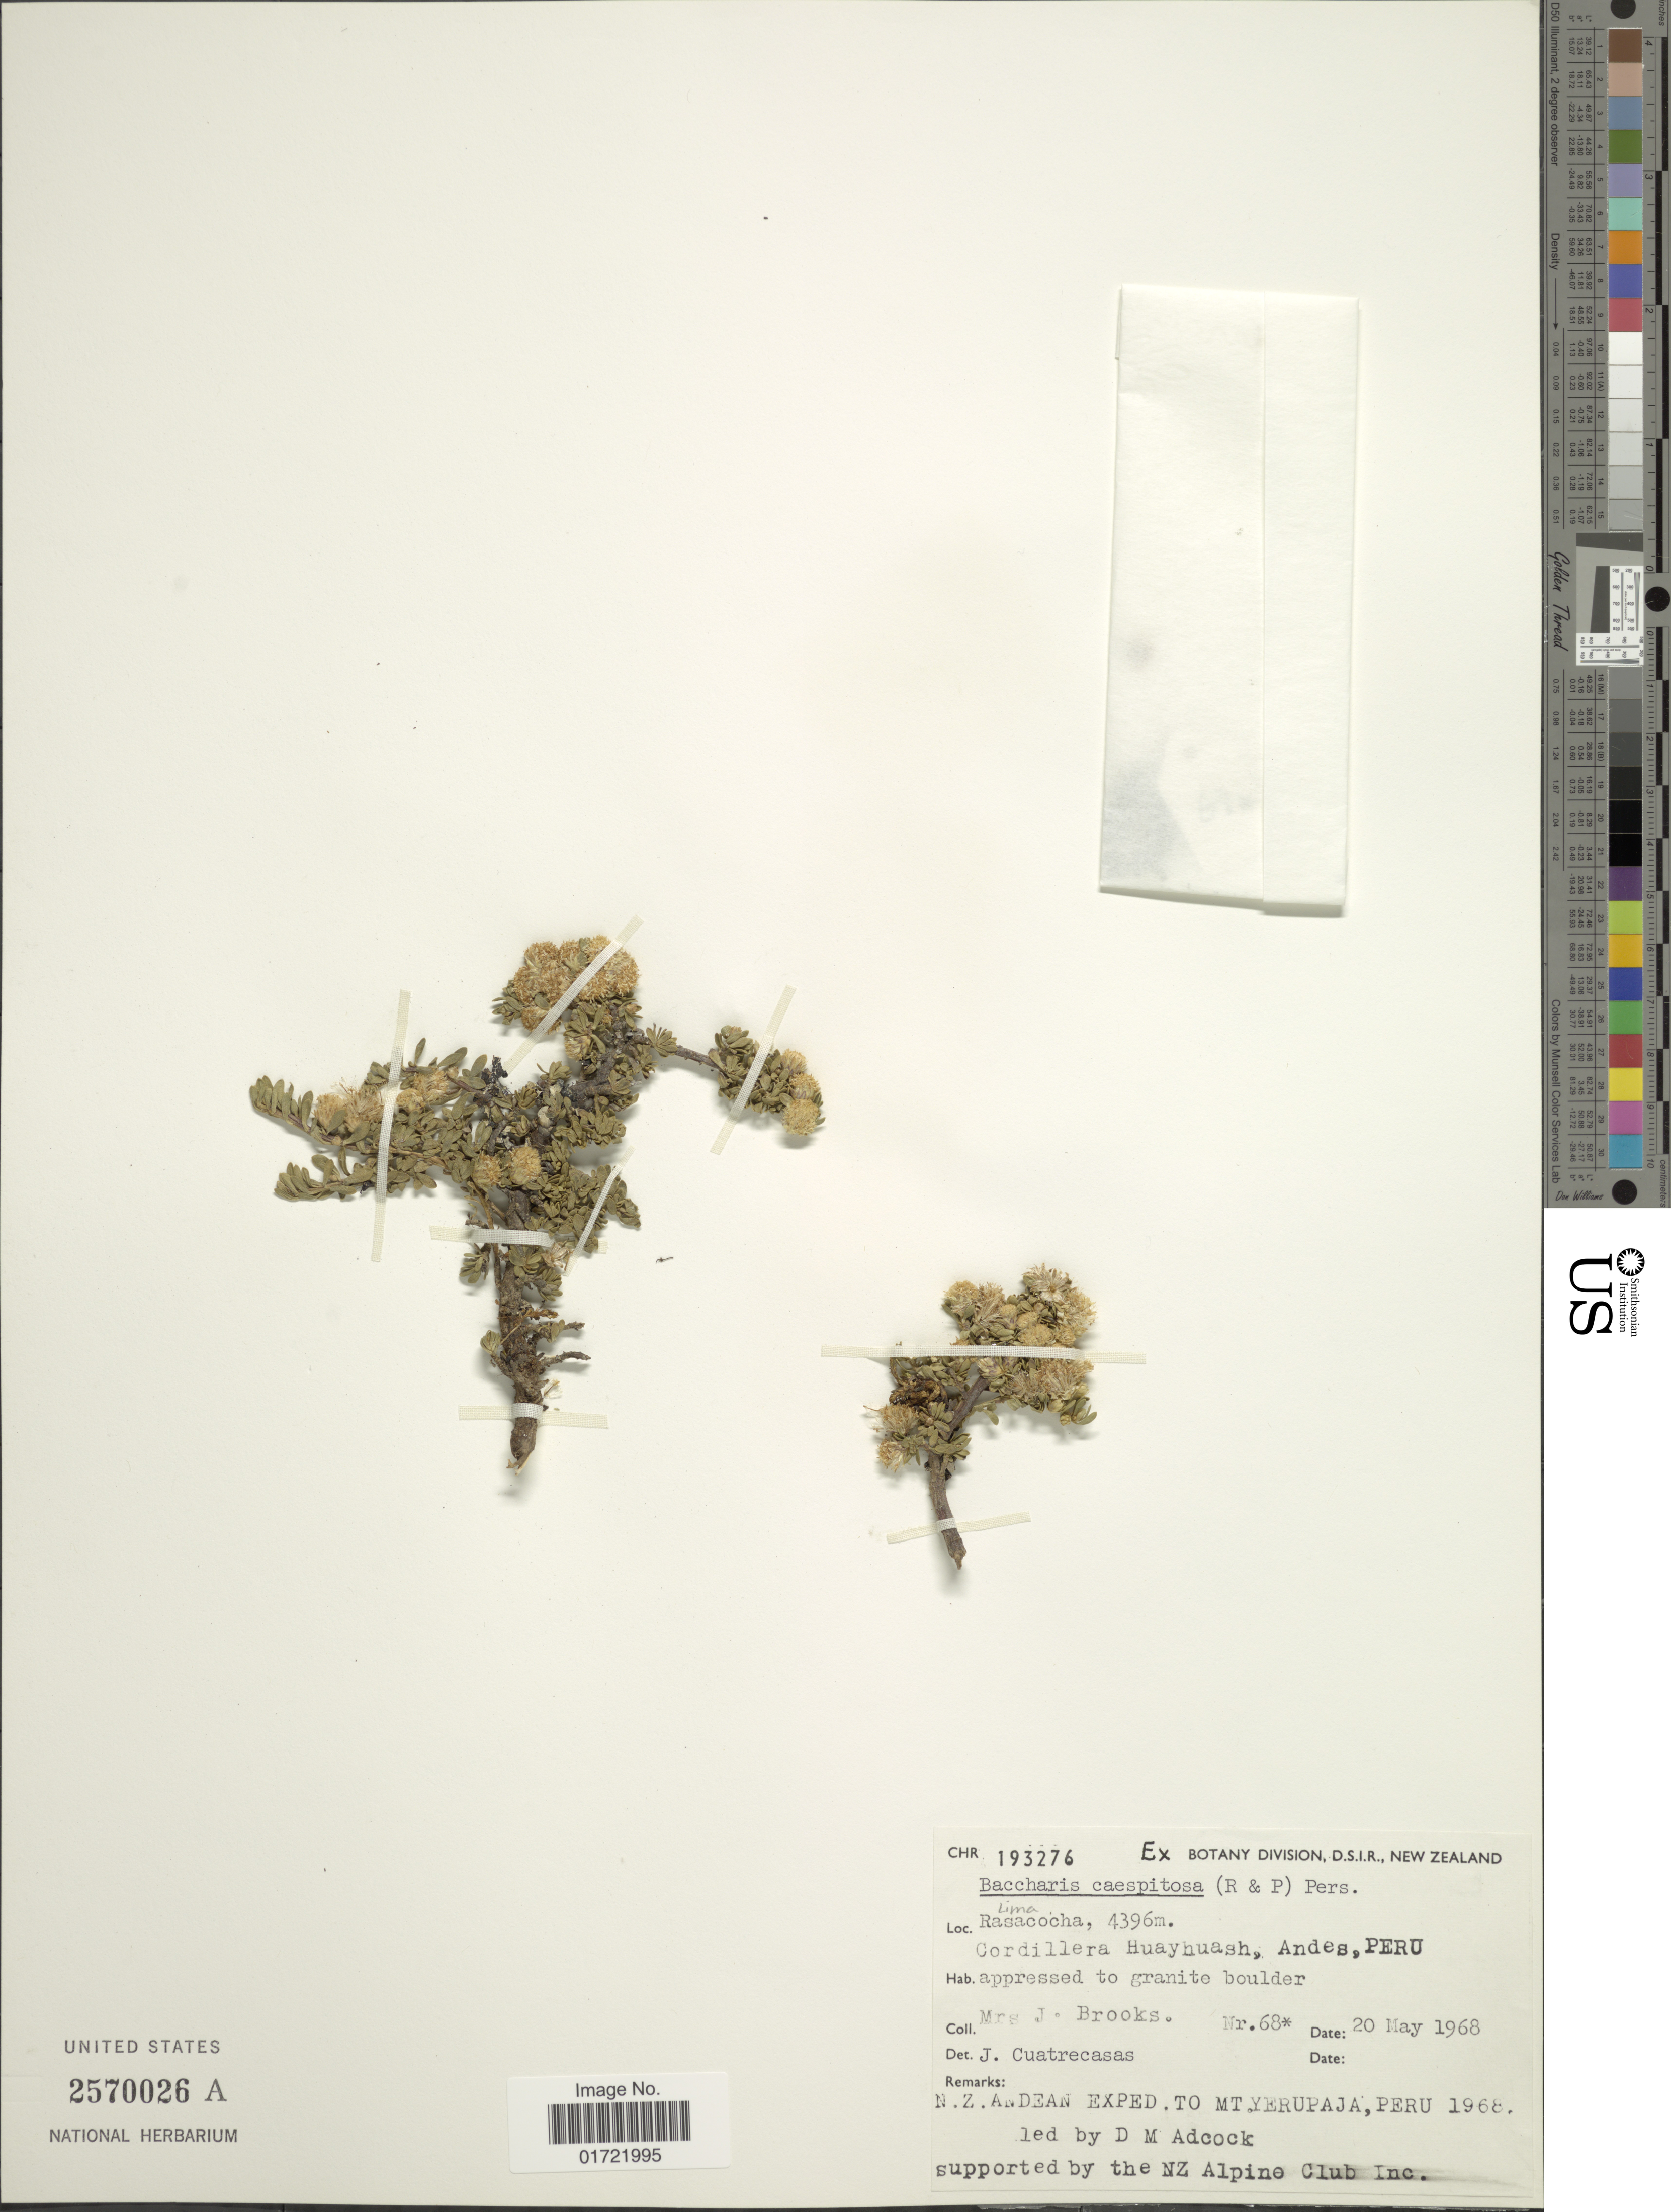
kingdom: Plantae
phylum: Tracheophyta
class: Magnoliopsida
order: Asterales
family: Asteraceae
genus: Baccharis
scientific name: Baccharis caespitosa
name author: (Ruiz & Pav.) Pers.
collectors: J. Brooks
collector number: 68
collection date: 1968-05-20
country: Peru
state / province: Lima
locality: Rasacocha. Cordillera Huayhuas, Andes.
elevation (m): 4396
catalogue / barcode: US 2570026A